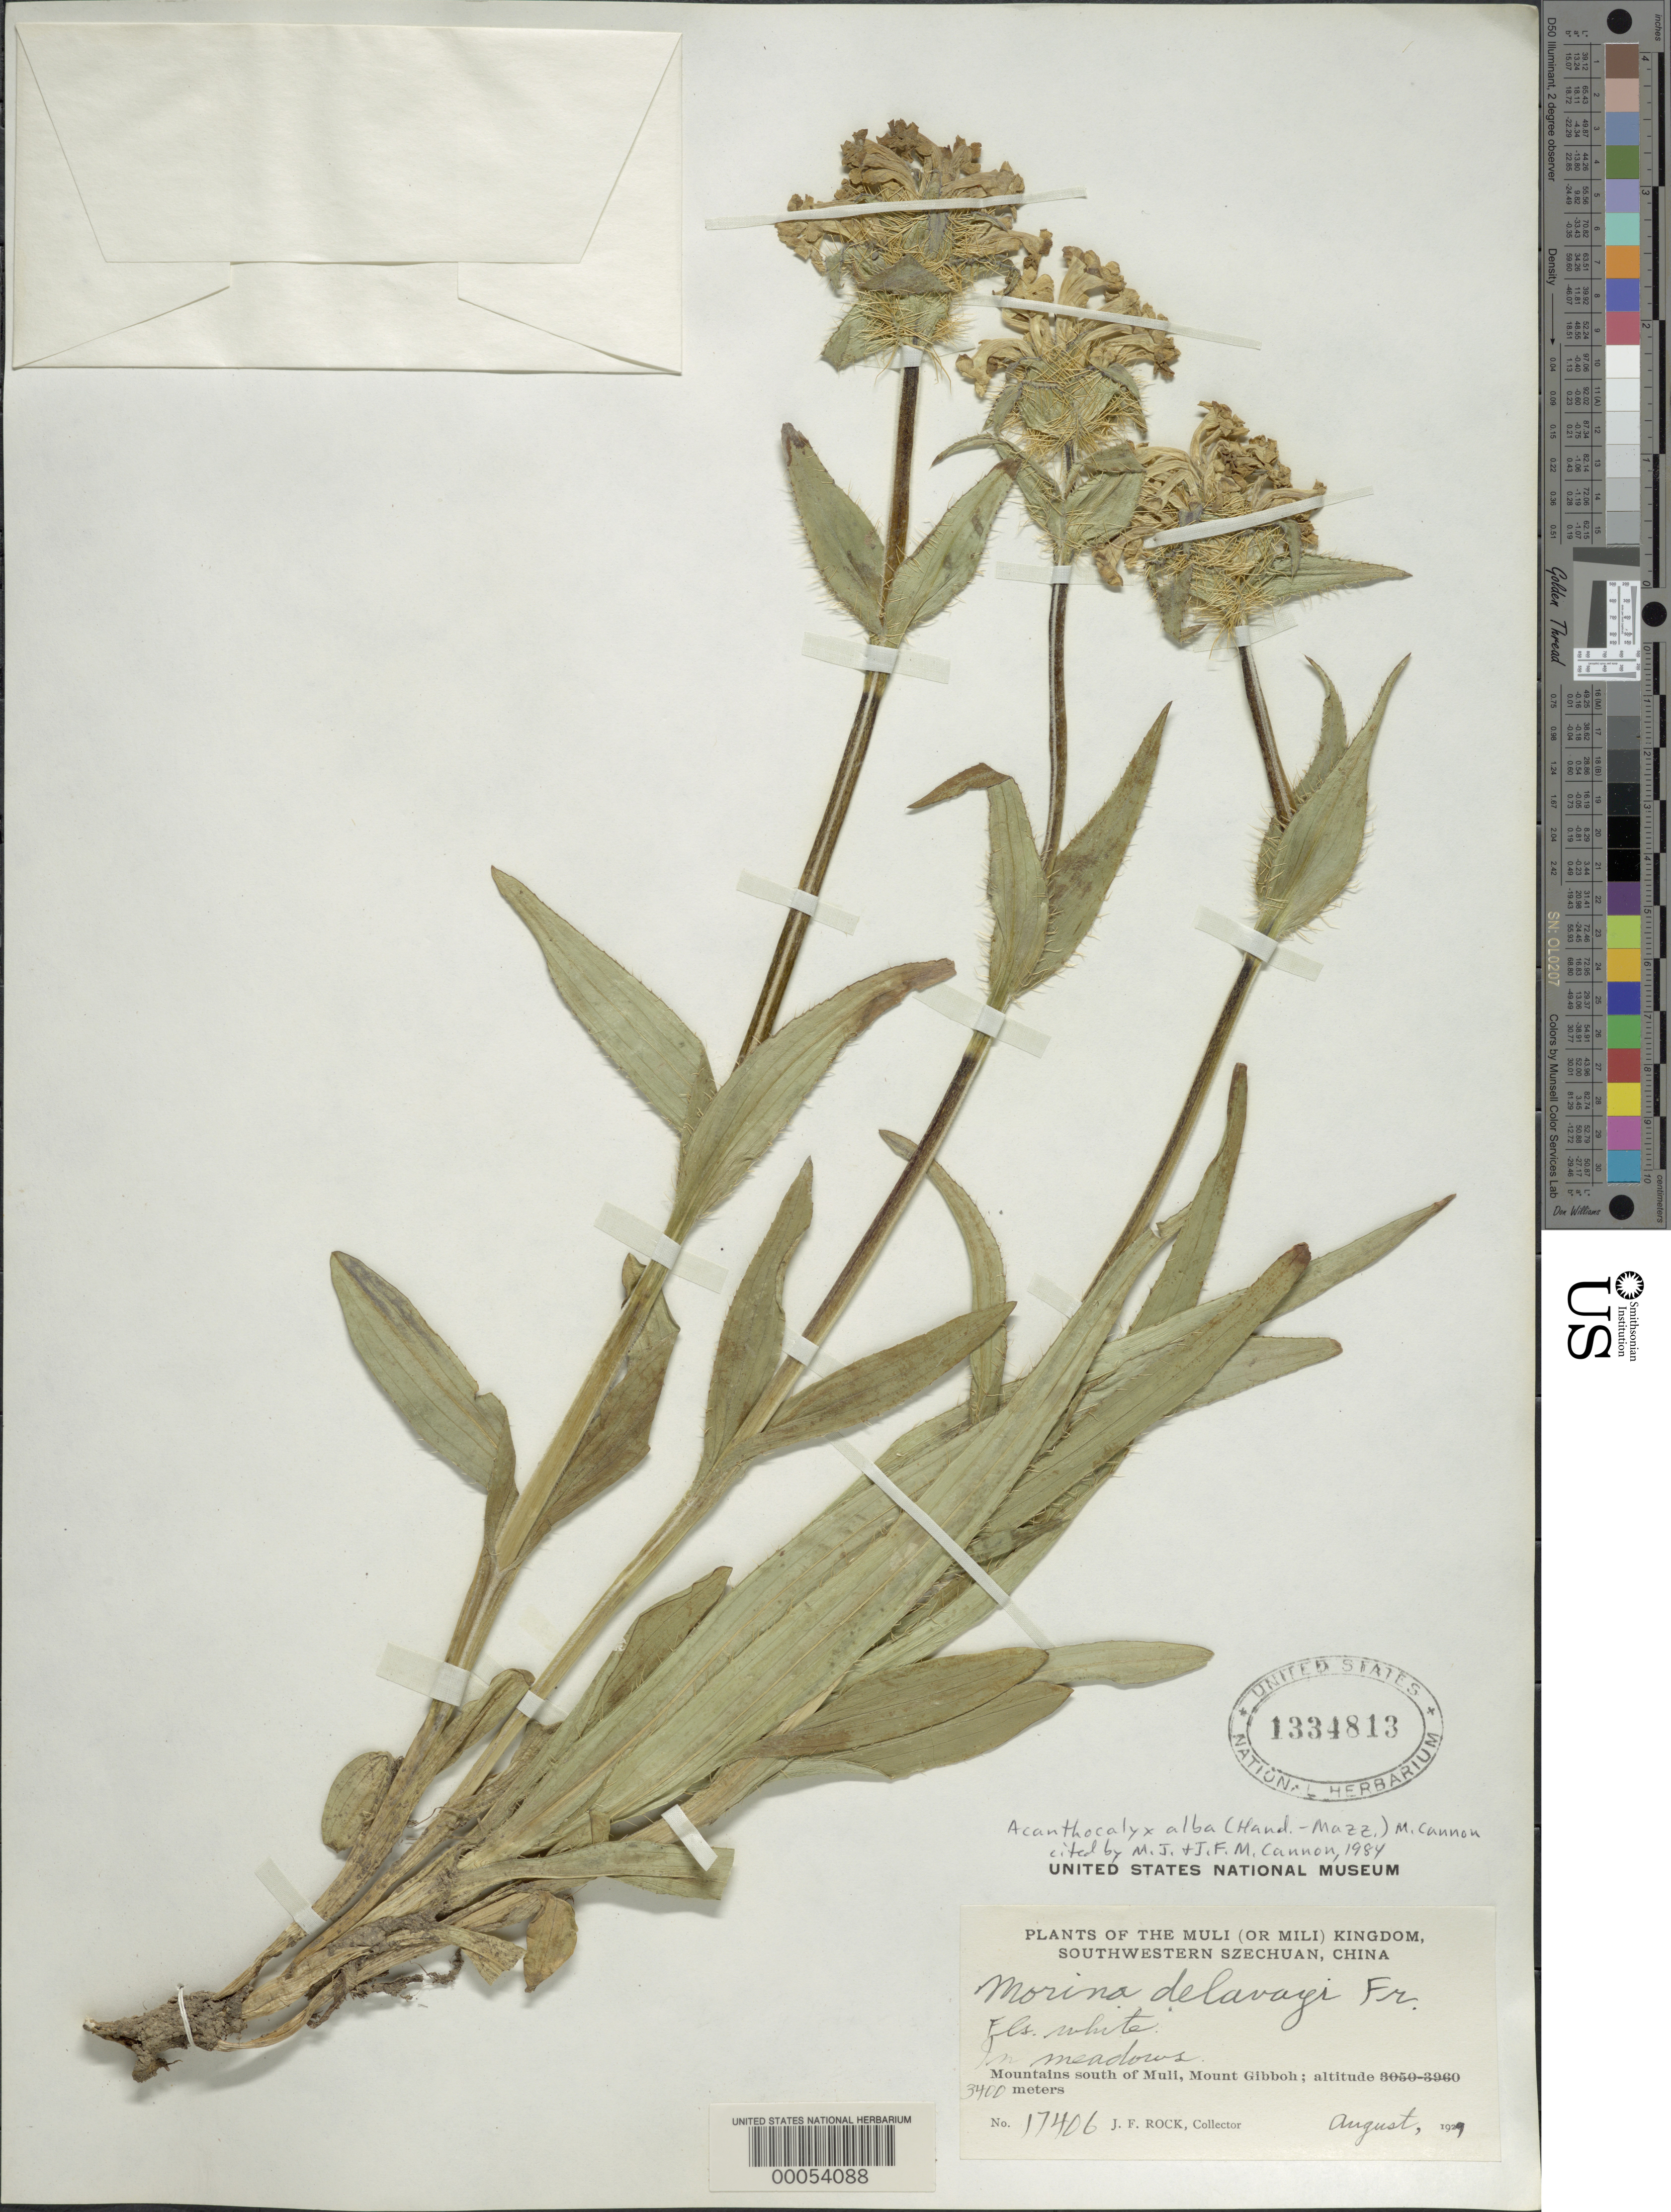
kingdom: Plantae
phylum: Tracheophyta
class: Magnoliopsida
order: Dipsacales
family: Caprifoliaceae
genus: Acanthocalyx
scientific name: Acanthocalyx alba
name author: (Hand.-Mazz.) M.J. Cannon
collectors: J. F. Rock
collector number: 17406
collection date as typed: Aug 1929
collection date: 1929-08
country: China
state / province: Sichuan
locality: Mountains south of Muli, Mt. Gibboh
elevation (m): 3400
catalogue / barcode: US 1334813